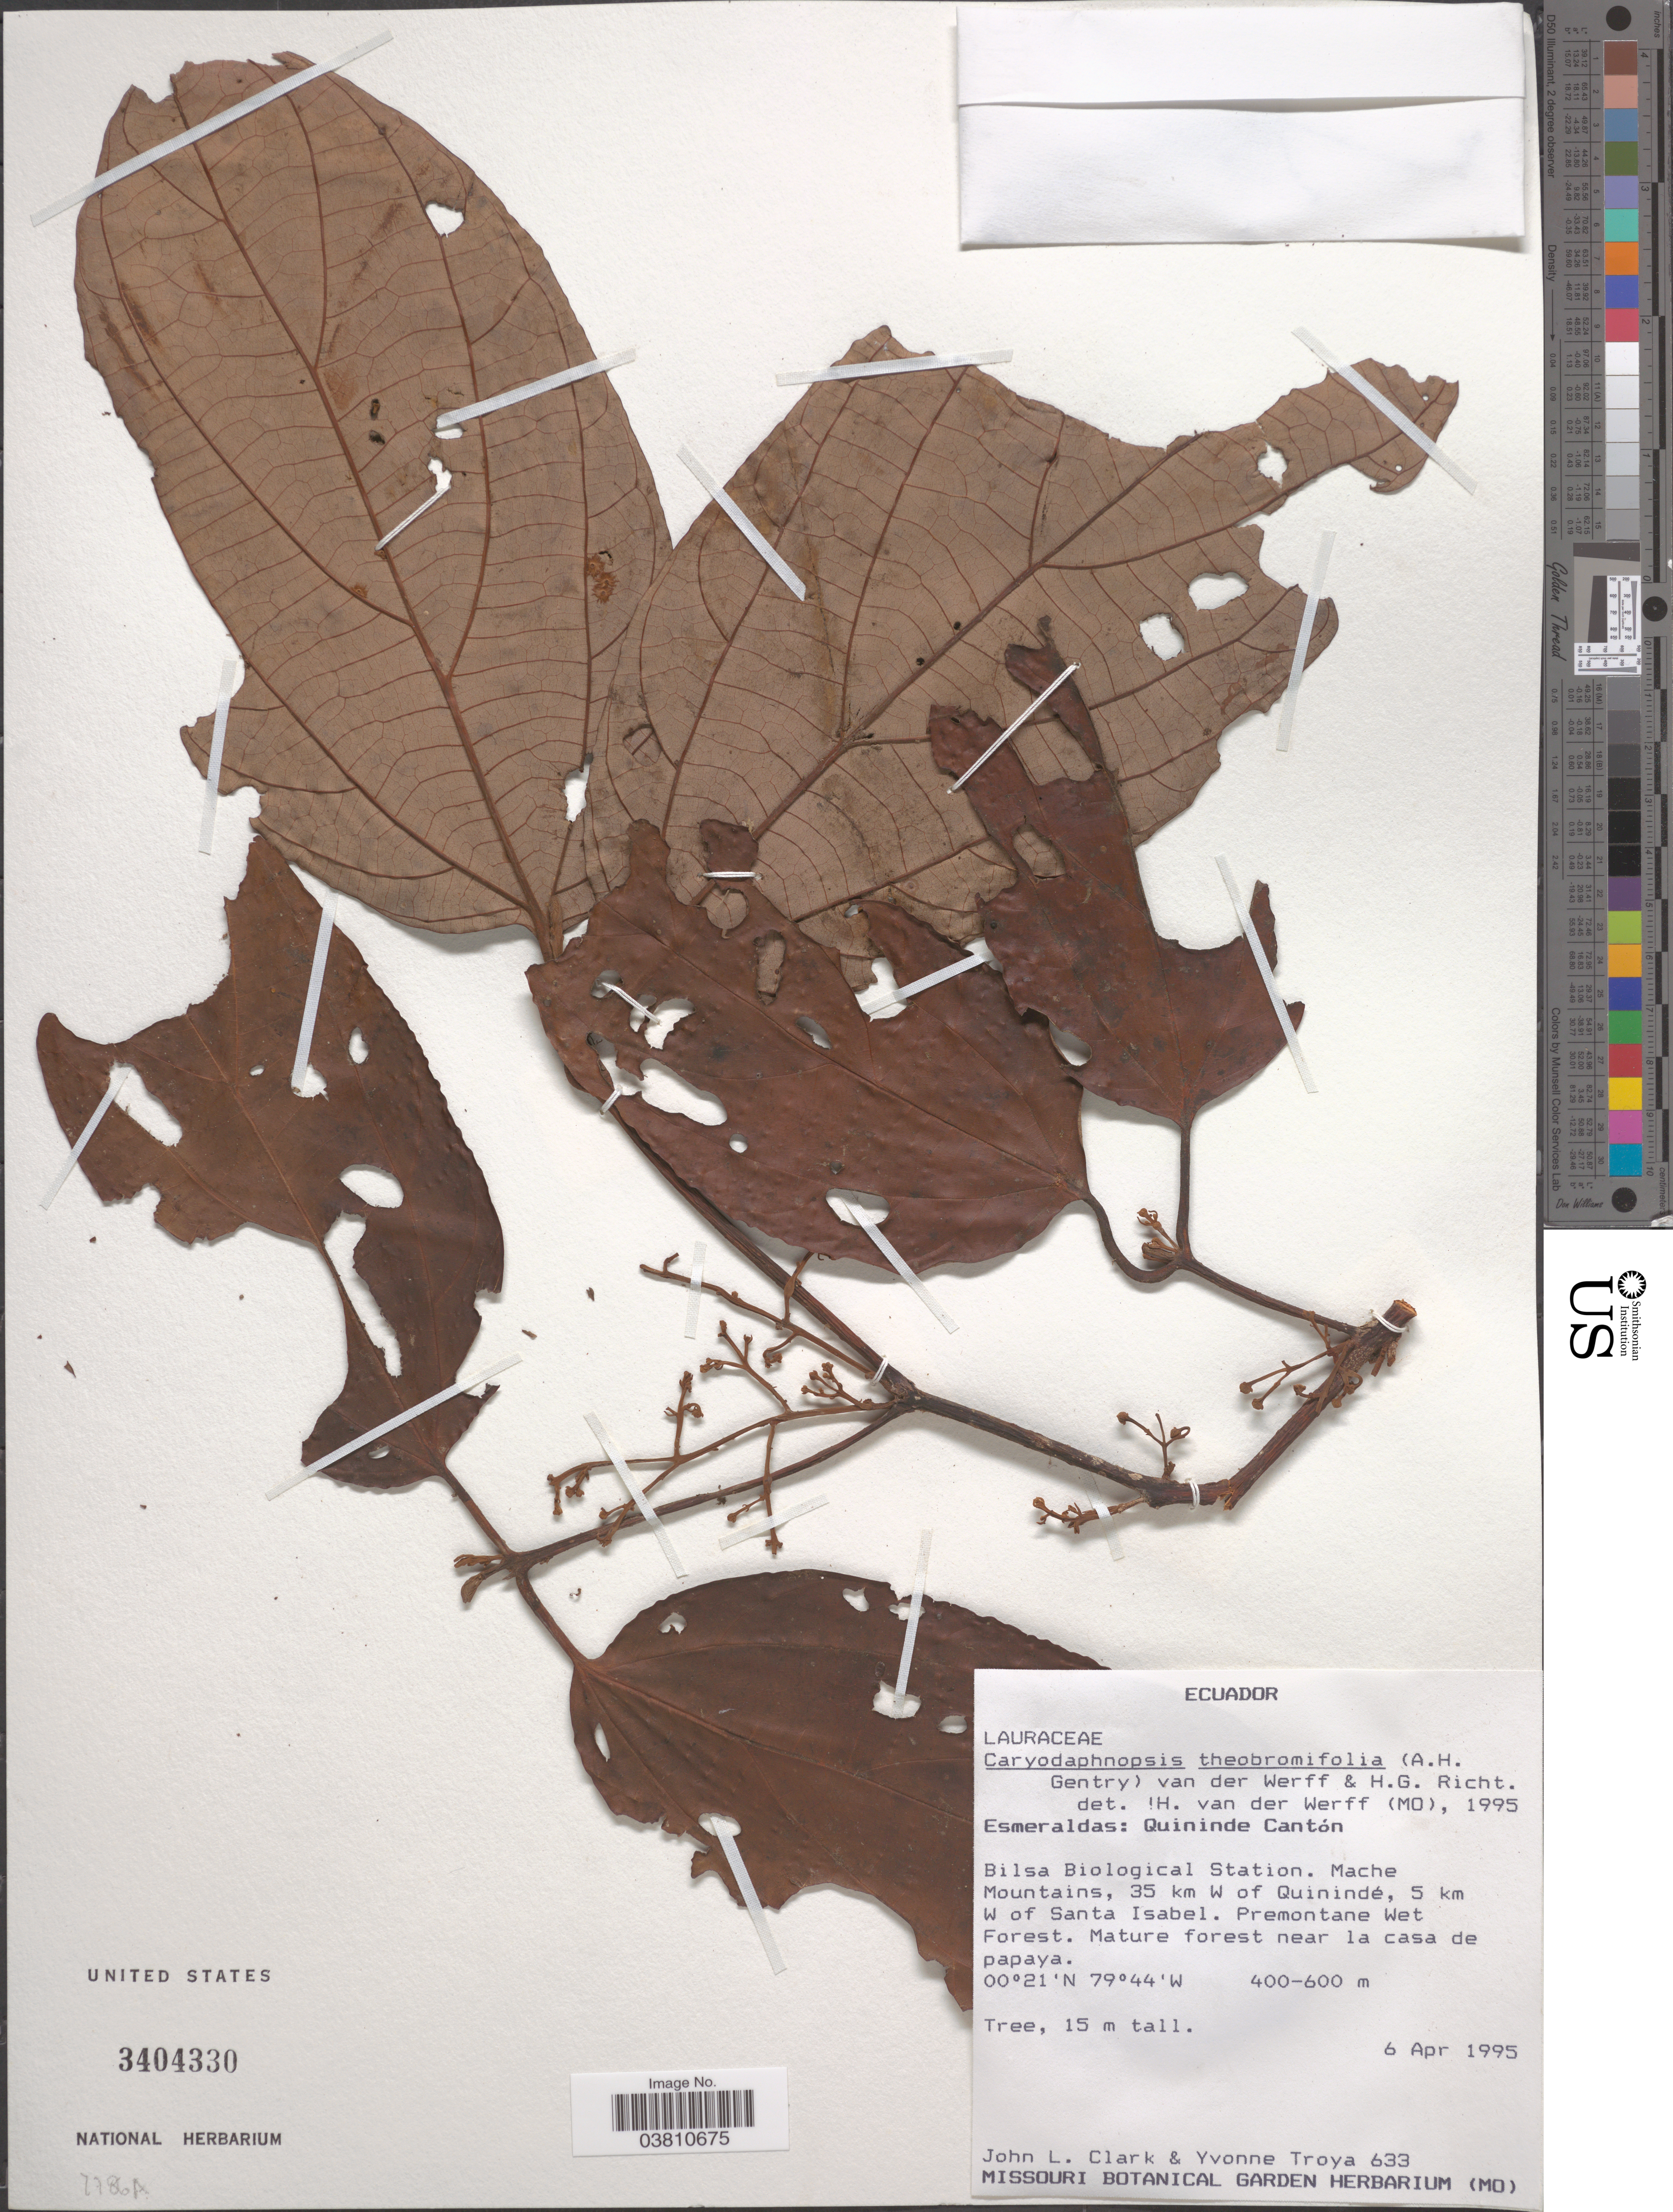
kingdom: Plantae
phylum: Tracheophyta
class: Magnoliopsida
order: Laurales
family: Lauraceae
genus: Caryodaphnopsis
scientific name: Caryodaphnopsis theobromifolia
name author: (A.H. Gentry) van der Werff & H.G. Richt.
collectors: J. L. Clark & Y. Troya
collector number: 633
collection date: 1995-04-06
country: Ecuador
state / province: Esmeraldas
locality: Quininde Cantón. Bilsa Biological Station. Mache Mountains, 35 km W of Quinindé, 5 km W of Santa Isabel. Near la casa de papaya.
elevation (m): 400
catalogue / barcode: US 3404330